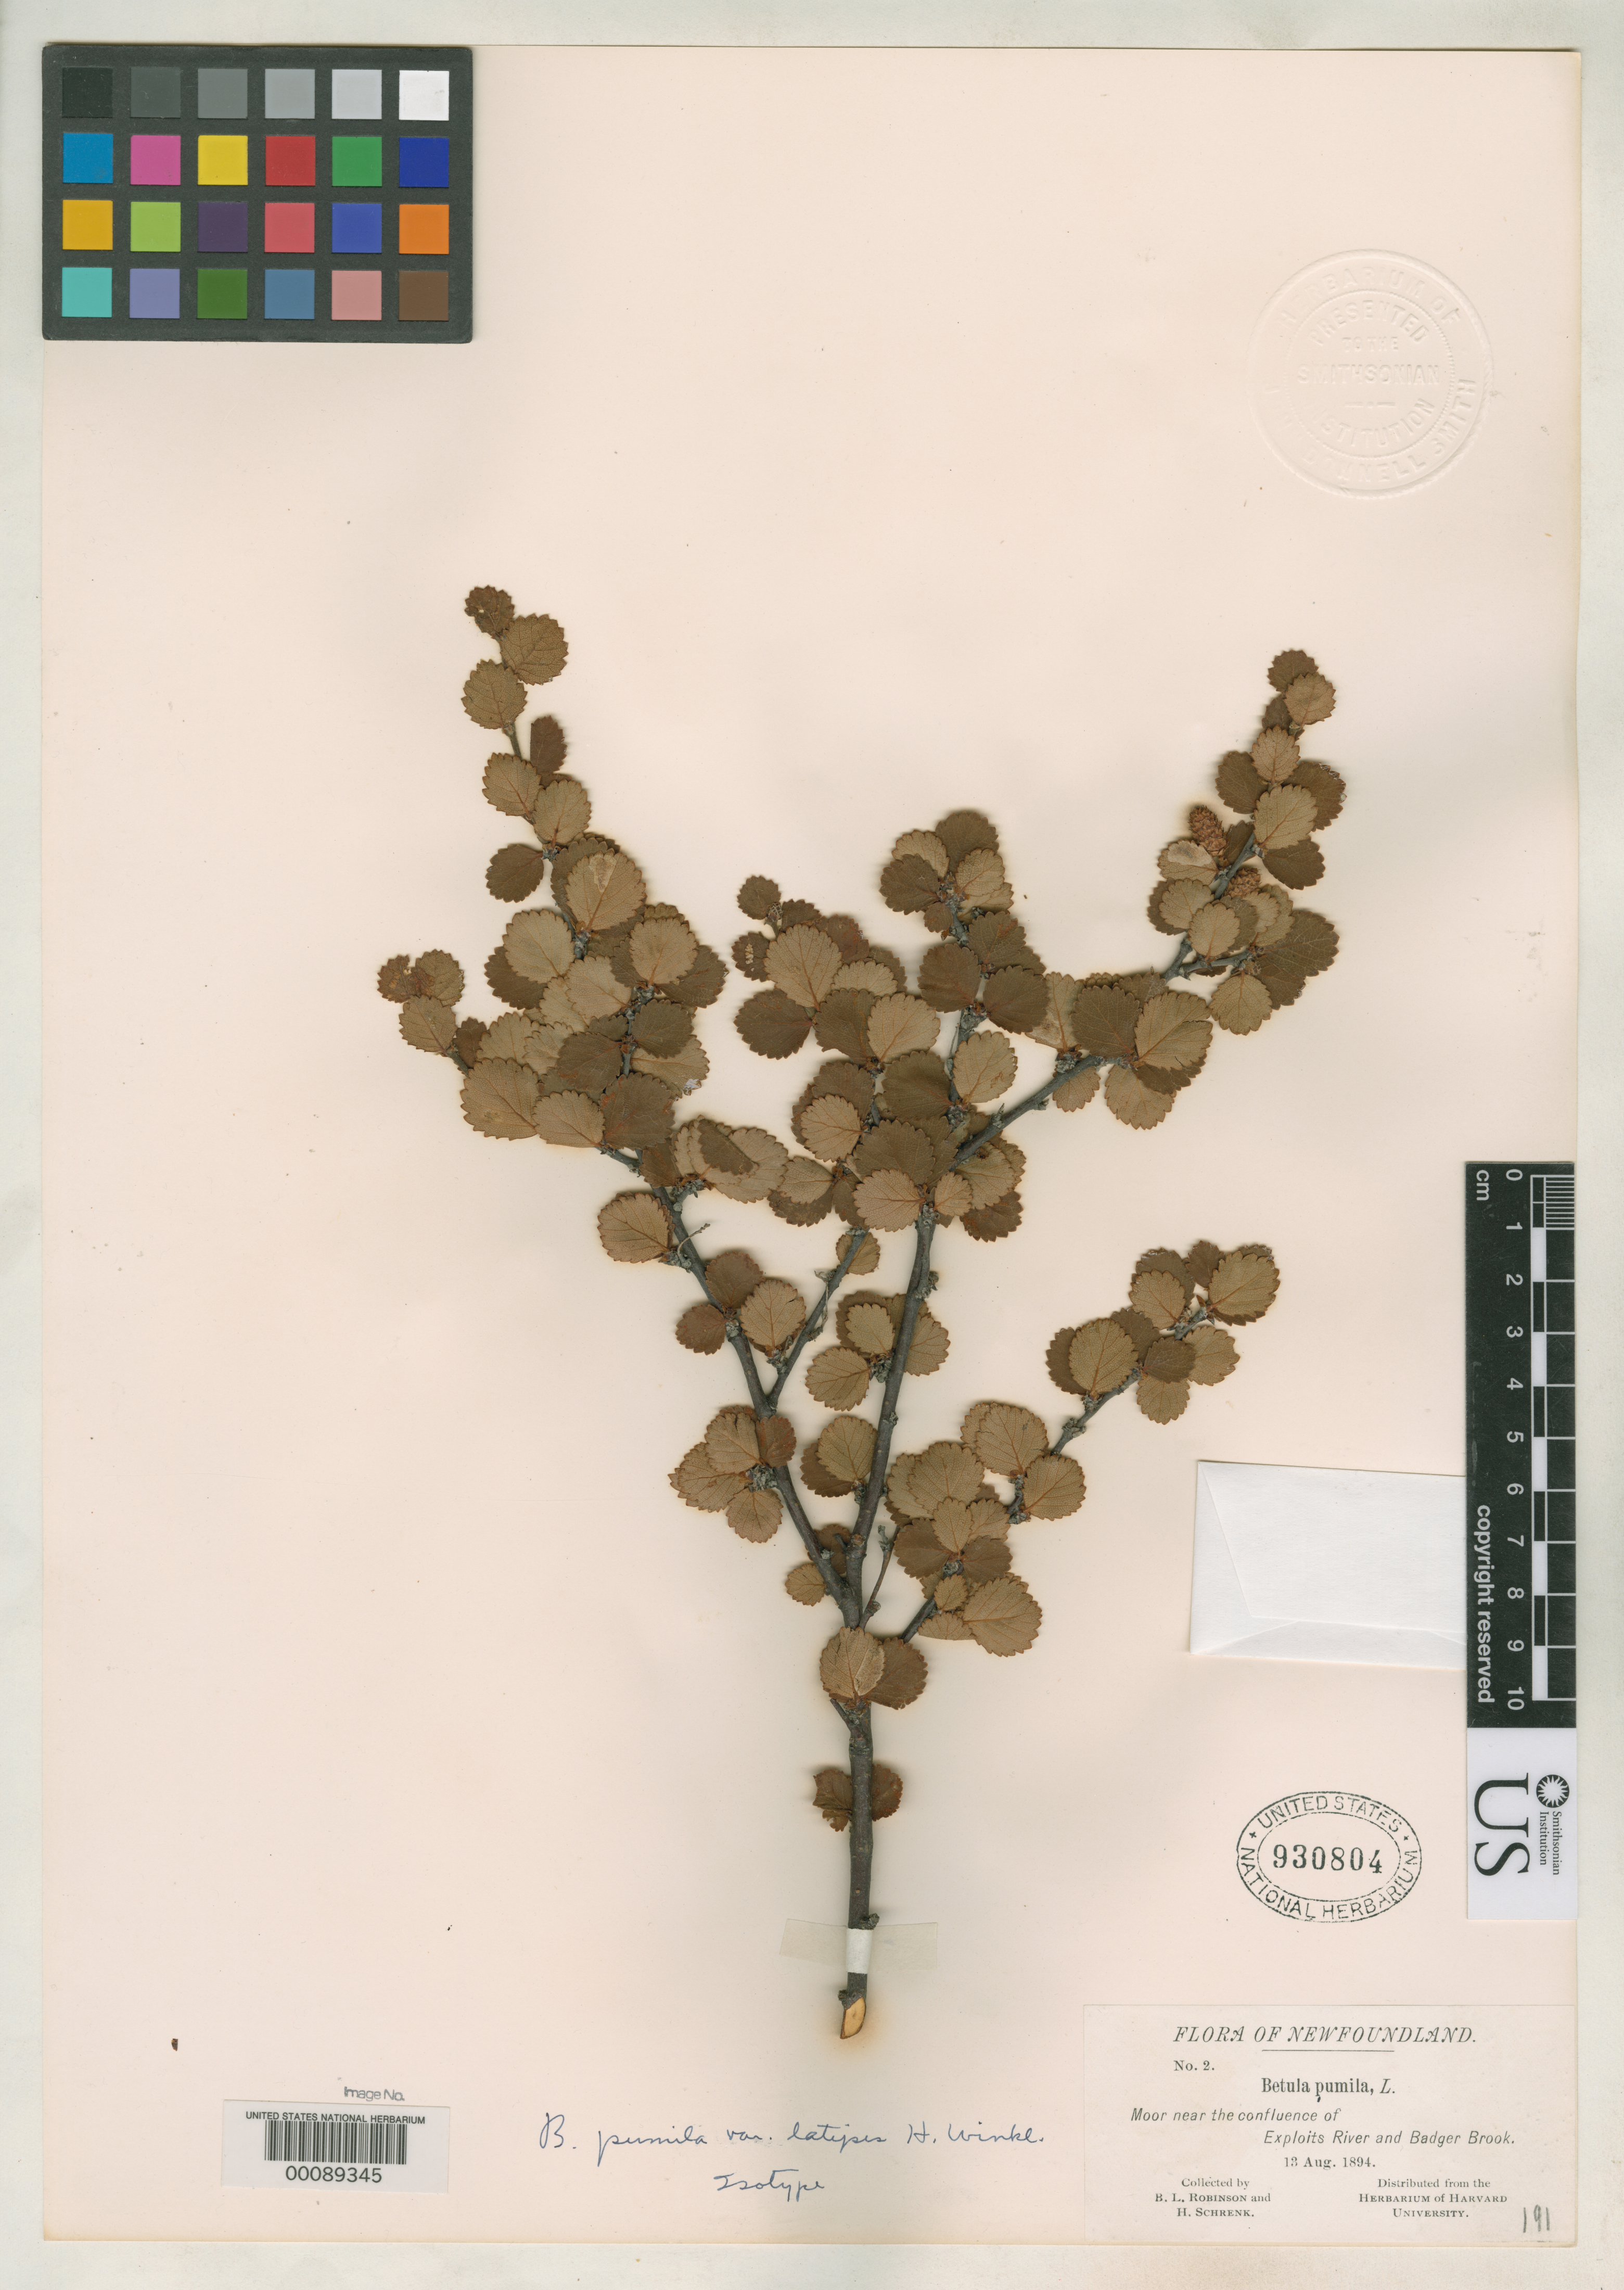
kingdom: Plantae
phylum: Tracheophyta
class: Magnoliopsida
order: Fagales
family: Betulaceae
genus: Betula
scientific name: Betula pumila var. latipes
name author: H. Winkl. in Engl.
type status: Isotype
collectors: B. L. Robinson & H. v. Schrenk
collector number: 2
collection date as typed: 13 Aug 1894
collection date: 1894-08-13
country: Canada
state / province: Newfoundland and Labrador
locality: Moor near confluence of Exploits River & Badger Brook.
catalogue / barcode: US 930804